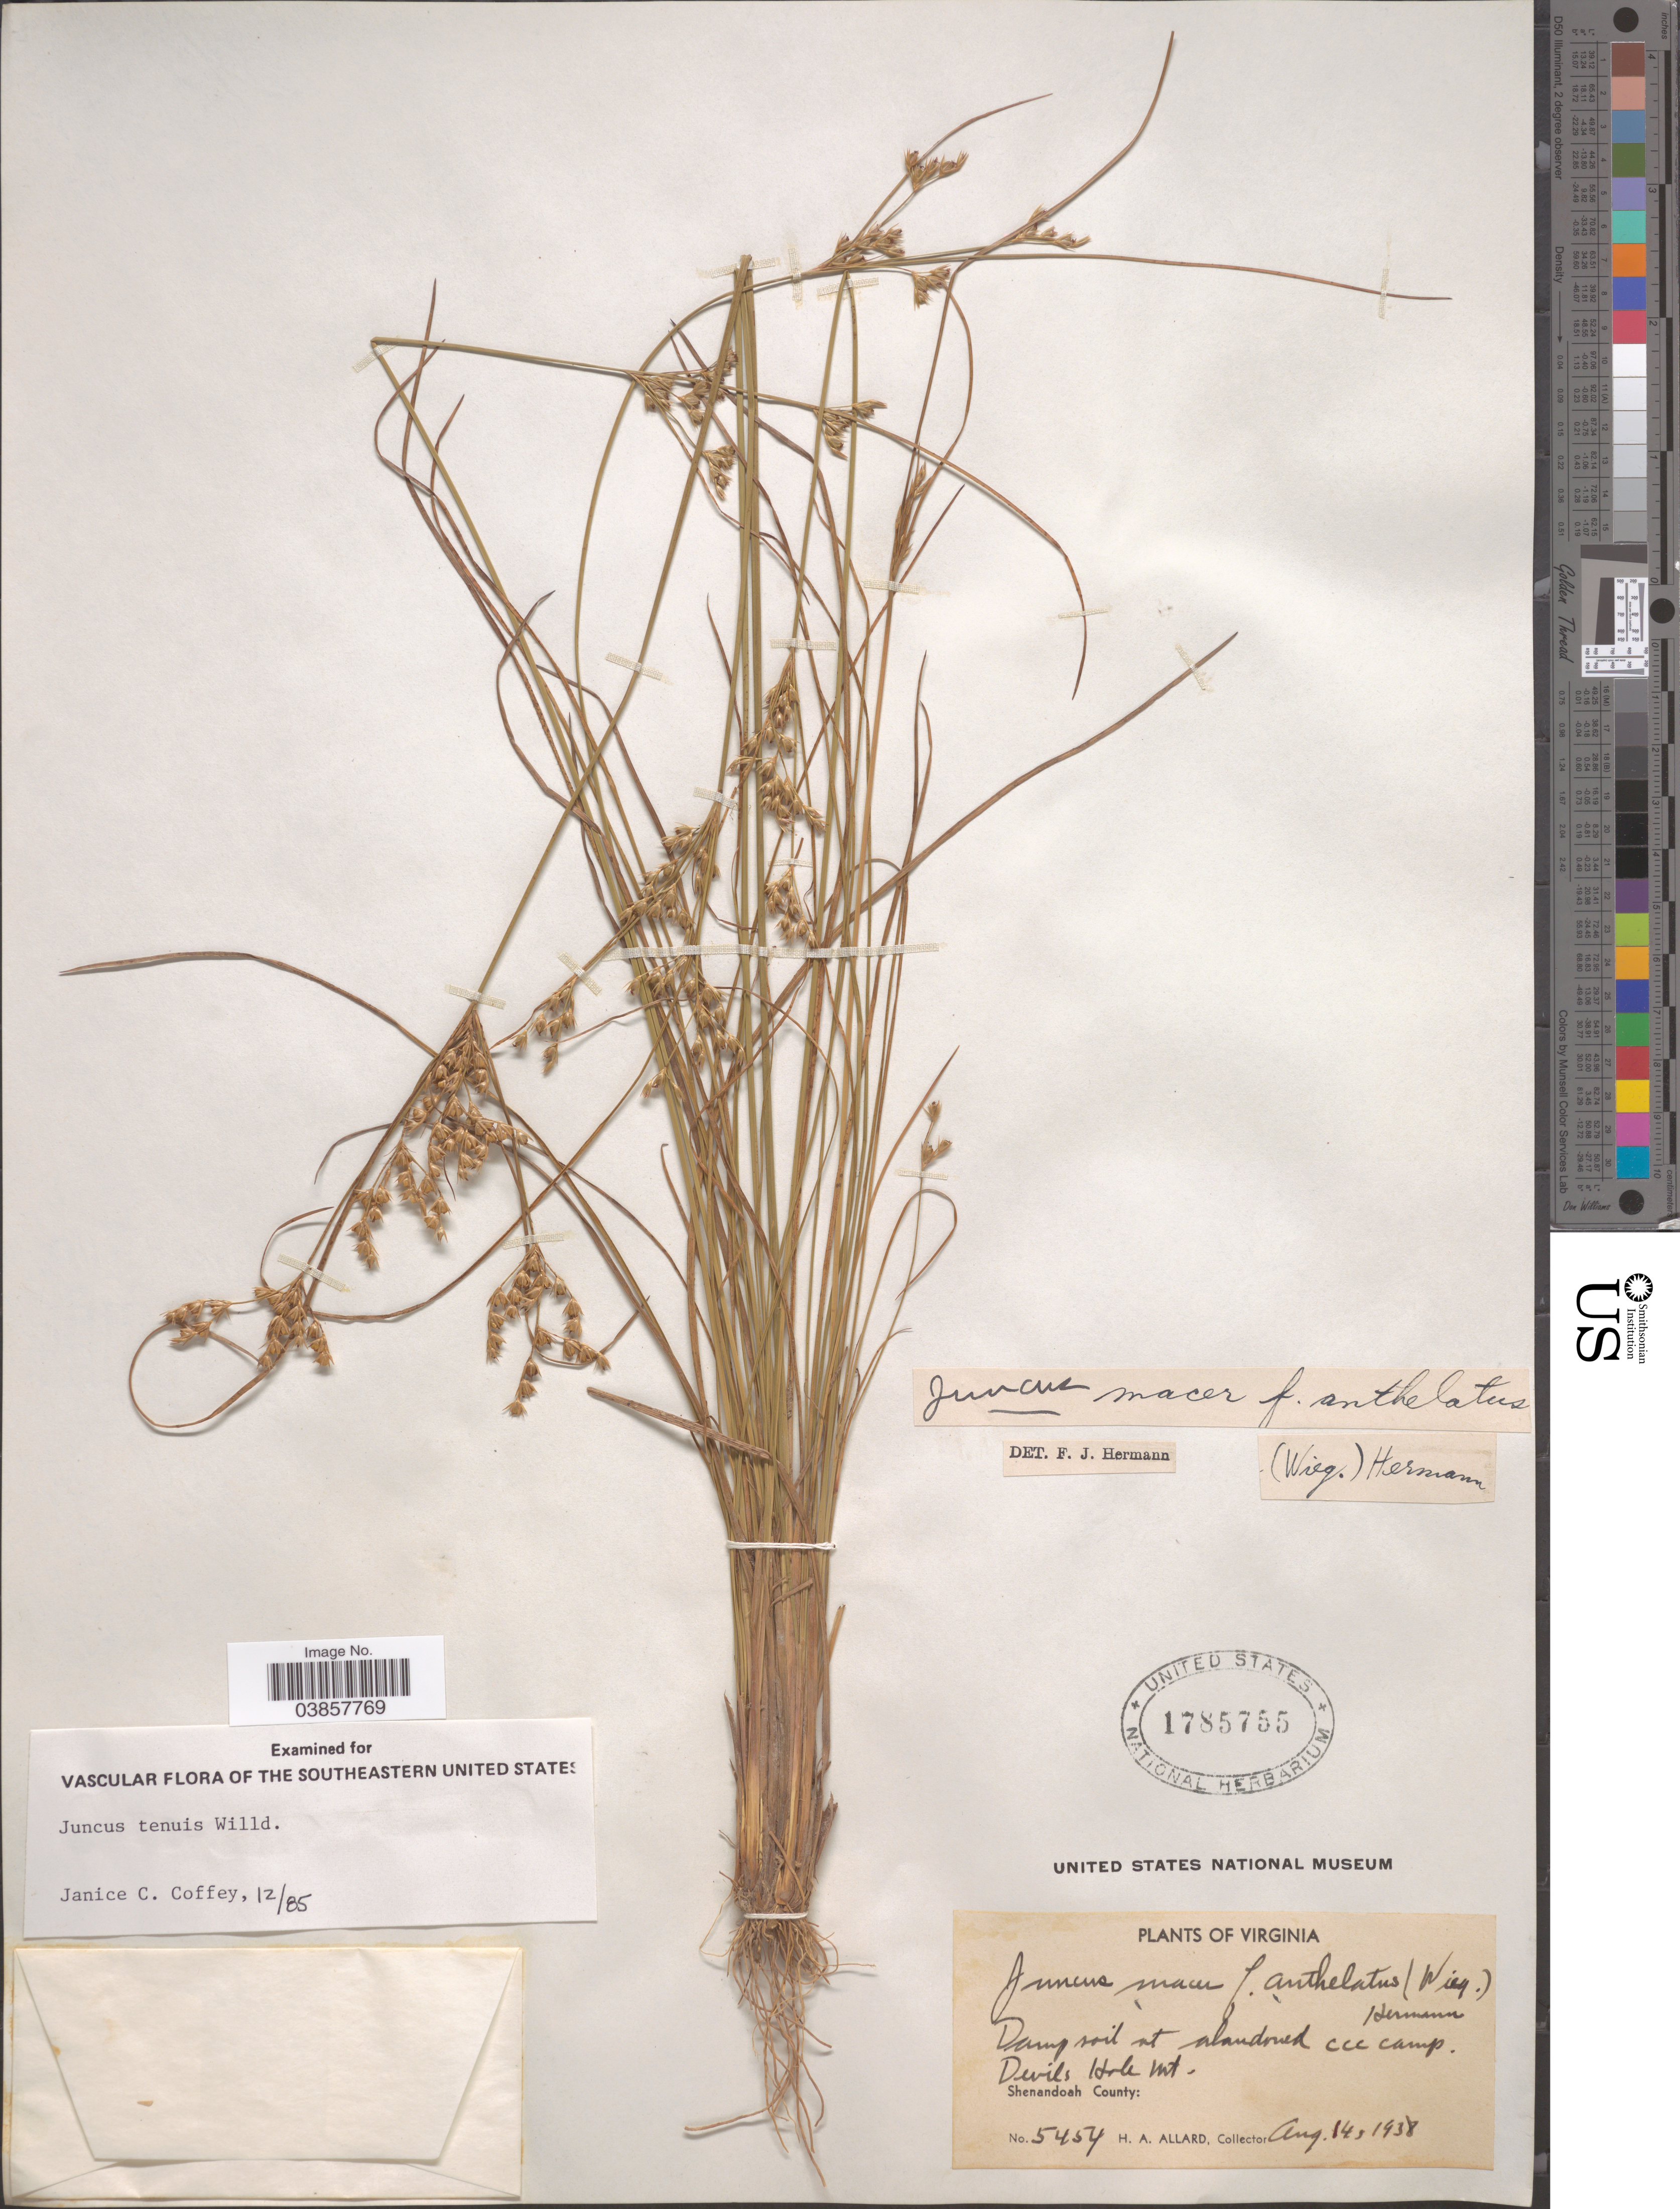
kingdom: Plantae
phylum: Tracheophyta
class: Liliopsida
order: Poales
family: Juncaceae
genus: Juncus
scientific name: Juncus tenuis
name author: Willd.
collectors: H. A. Allard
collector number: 5454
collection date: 1938-08-14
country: United States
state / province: Virginia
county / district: Shenandoah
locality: Damp soil at abandoned ccc camp. Devils Hole Mt. Shenandoah County.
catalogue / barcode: US 1785765